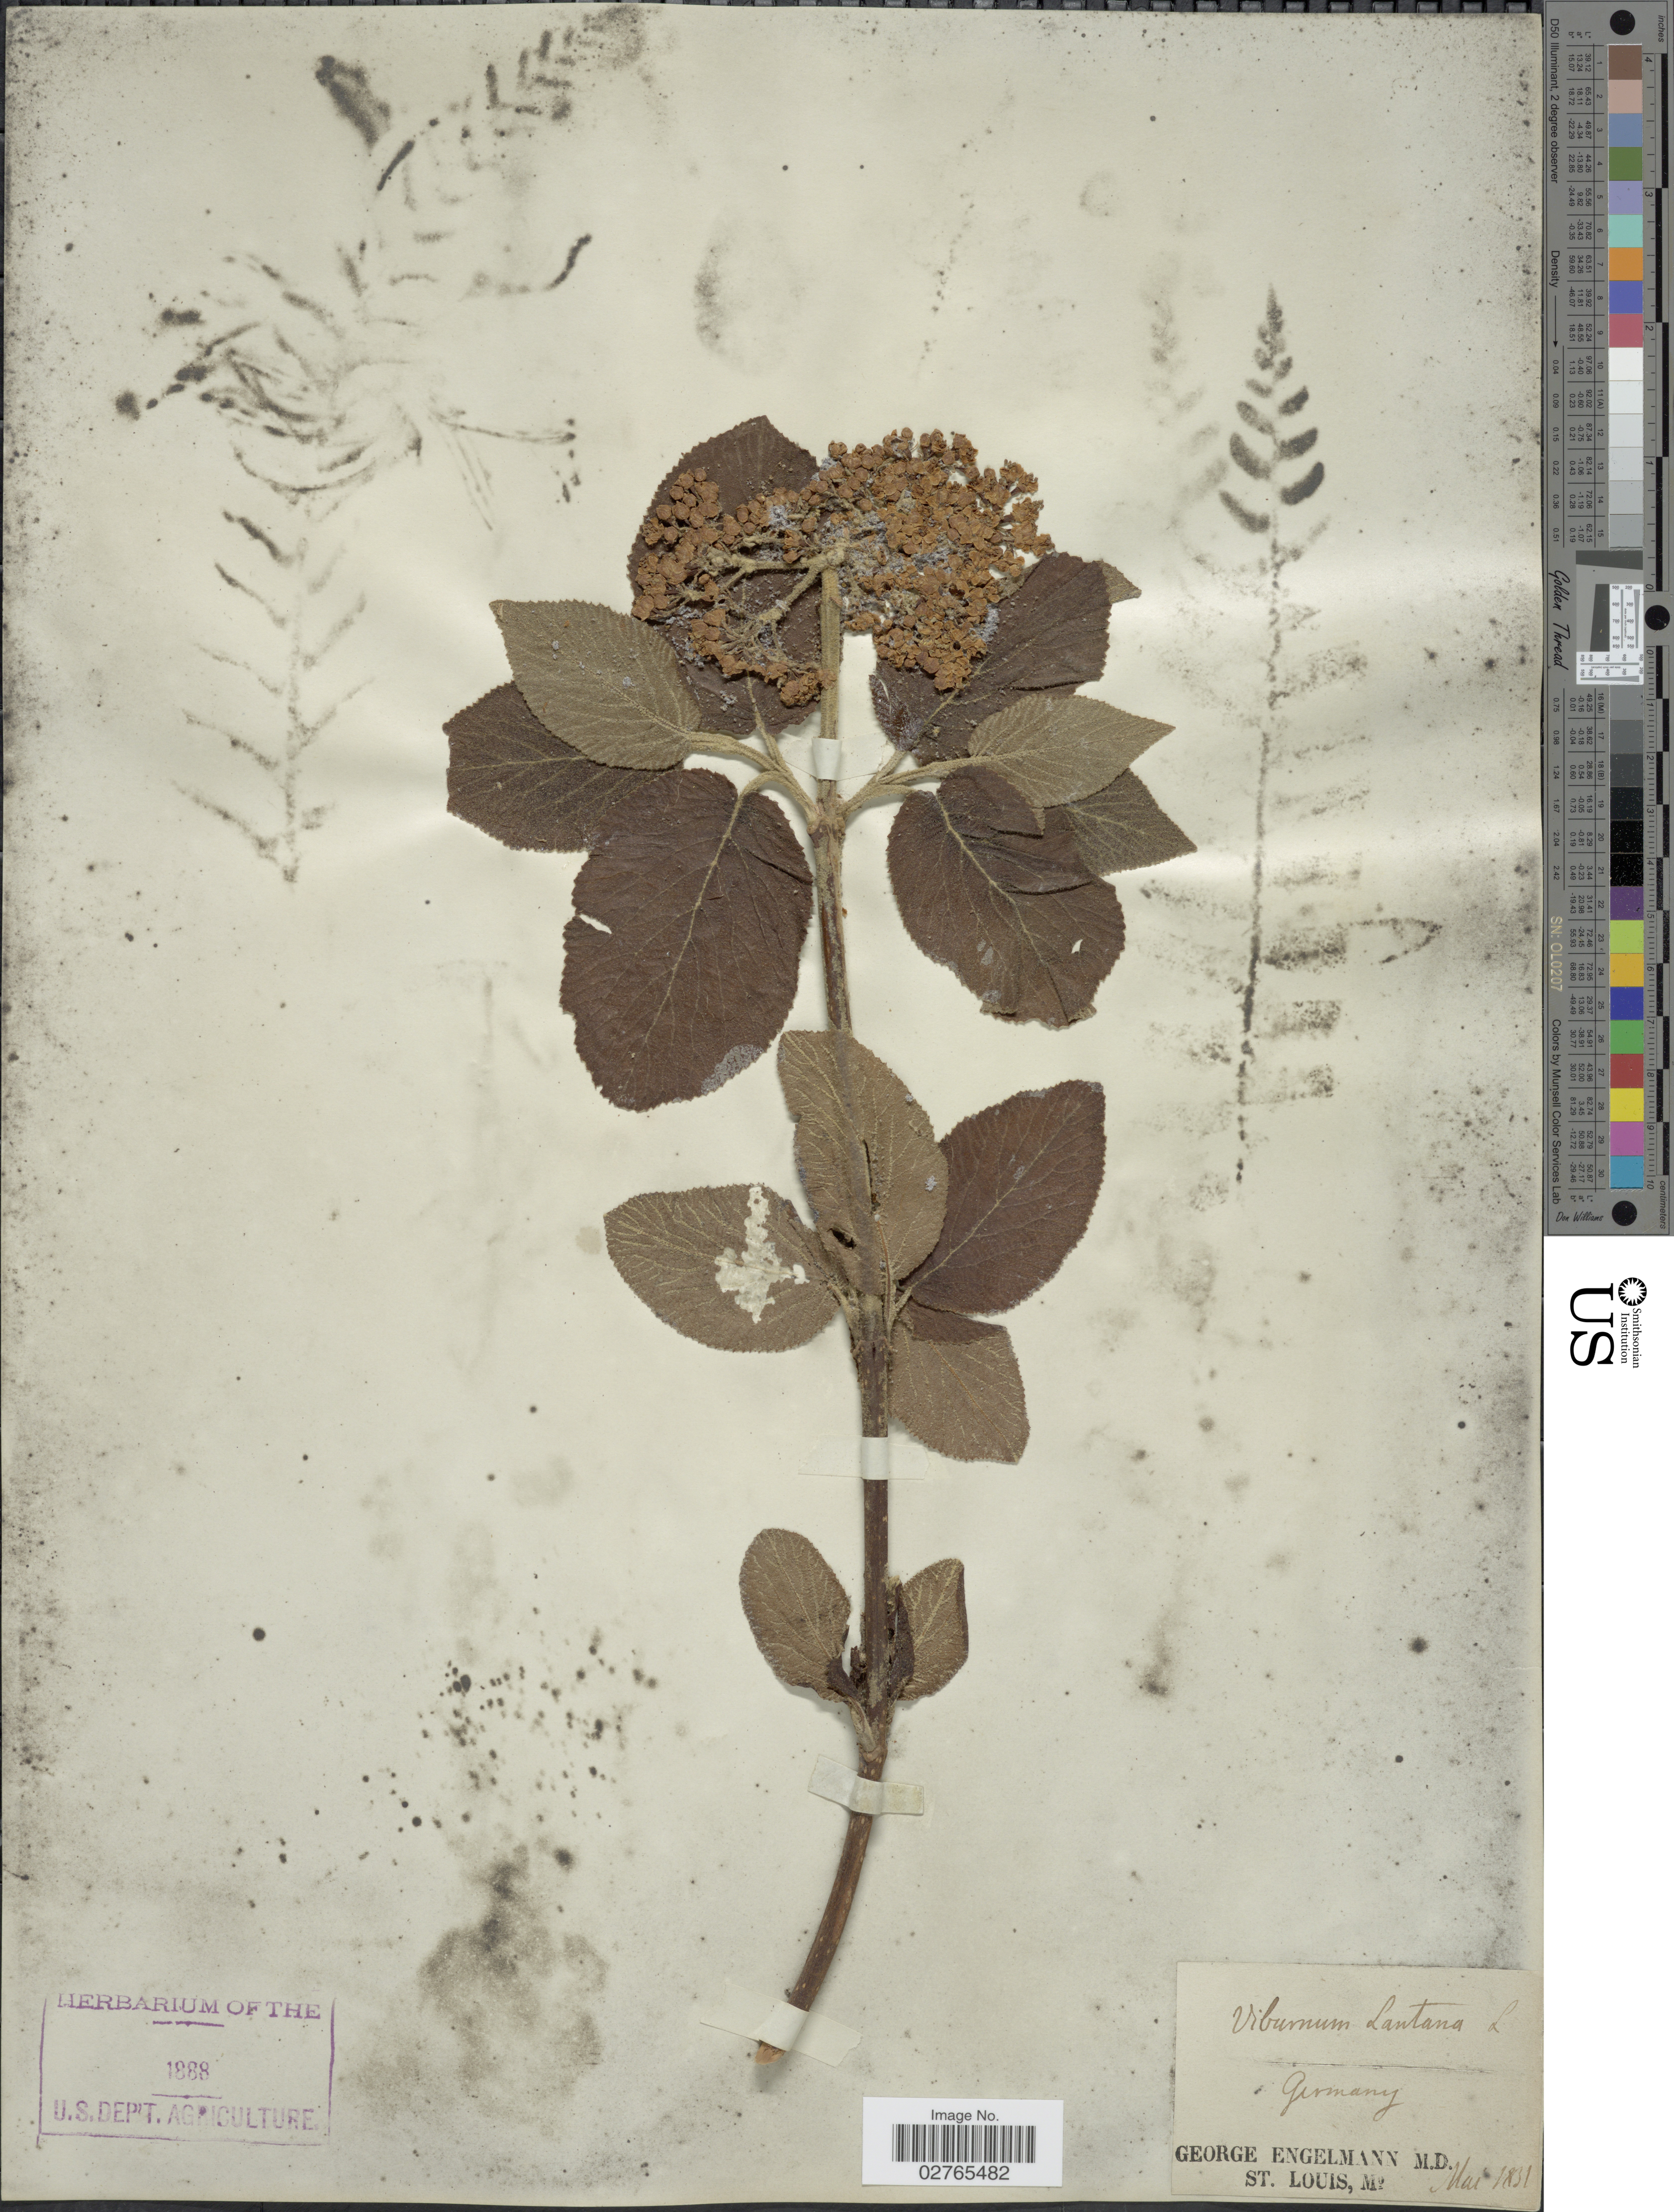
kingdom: Plantae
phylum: Tracheophyta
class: Magnoliopsida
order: Dipsacales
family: Viburnaceae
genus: Viburnum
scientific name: Viburnum lantana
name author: L.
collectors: G. Engelmann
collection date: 1831-05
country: Germany